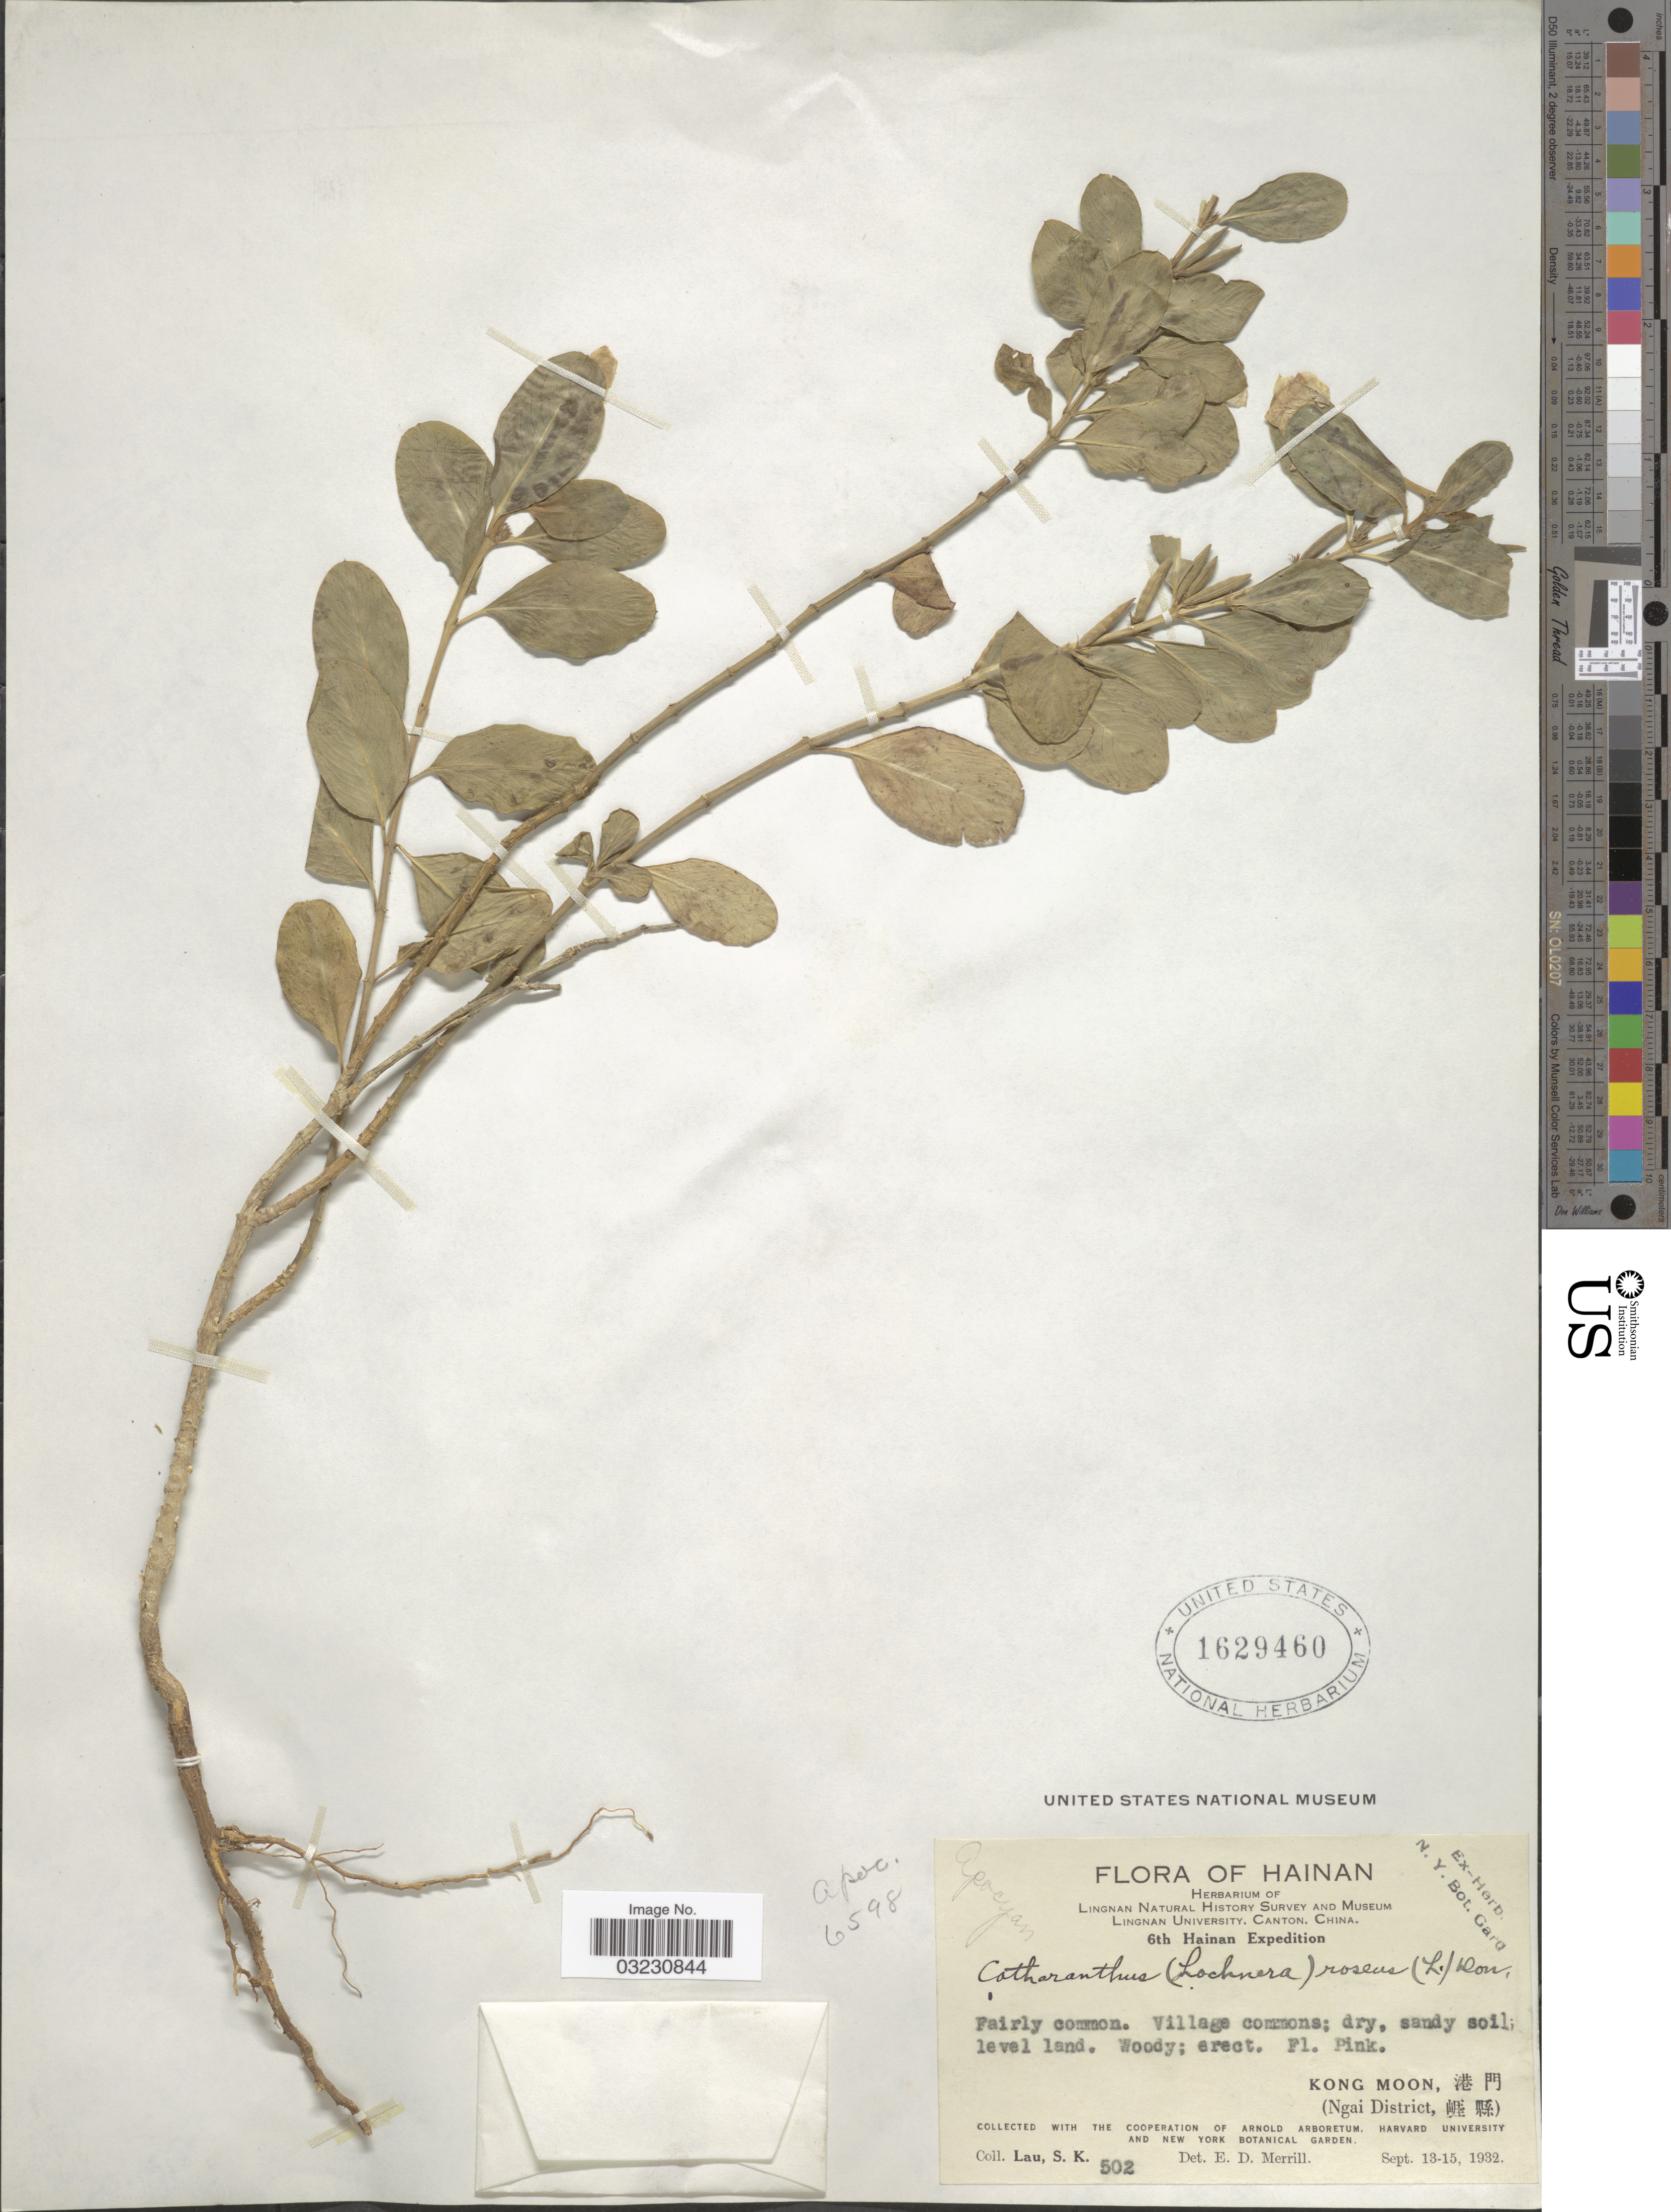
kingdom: Plantae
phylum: Tracheophyta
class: Magnoliopsida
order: Gentianales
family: Apocynaceae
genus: Catharanthus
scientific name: Catharanthus roseus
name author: (L.) G. Don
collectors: S. K. Lau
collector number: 502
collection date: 1932-09-13/1932-09-15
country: China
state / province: Hainan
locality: KongMoon(Ngai District.)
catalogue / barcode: US 1629460